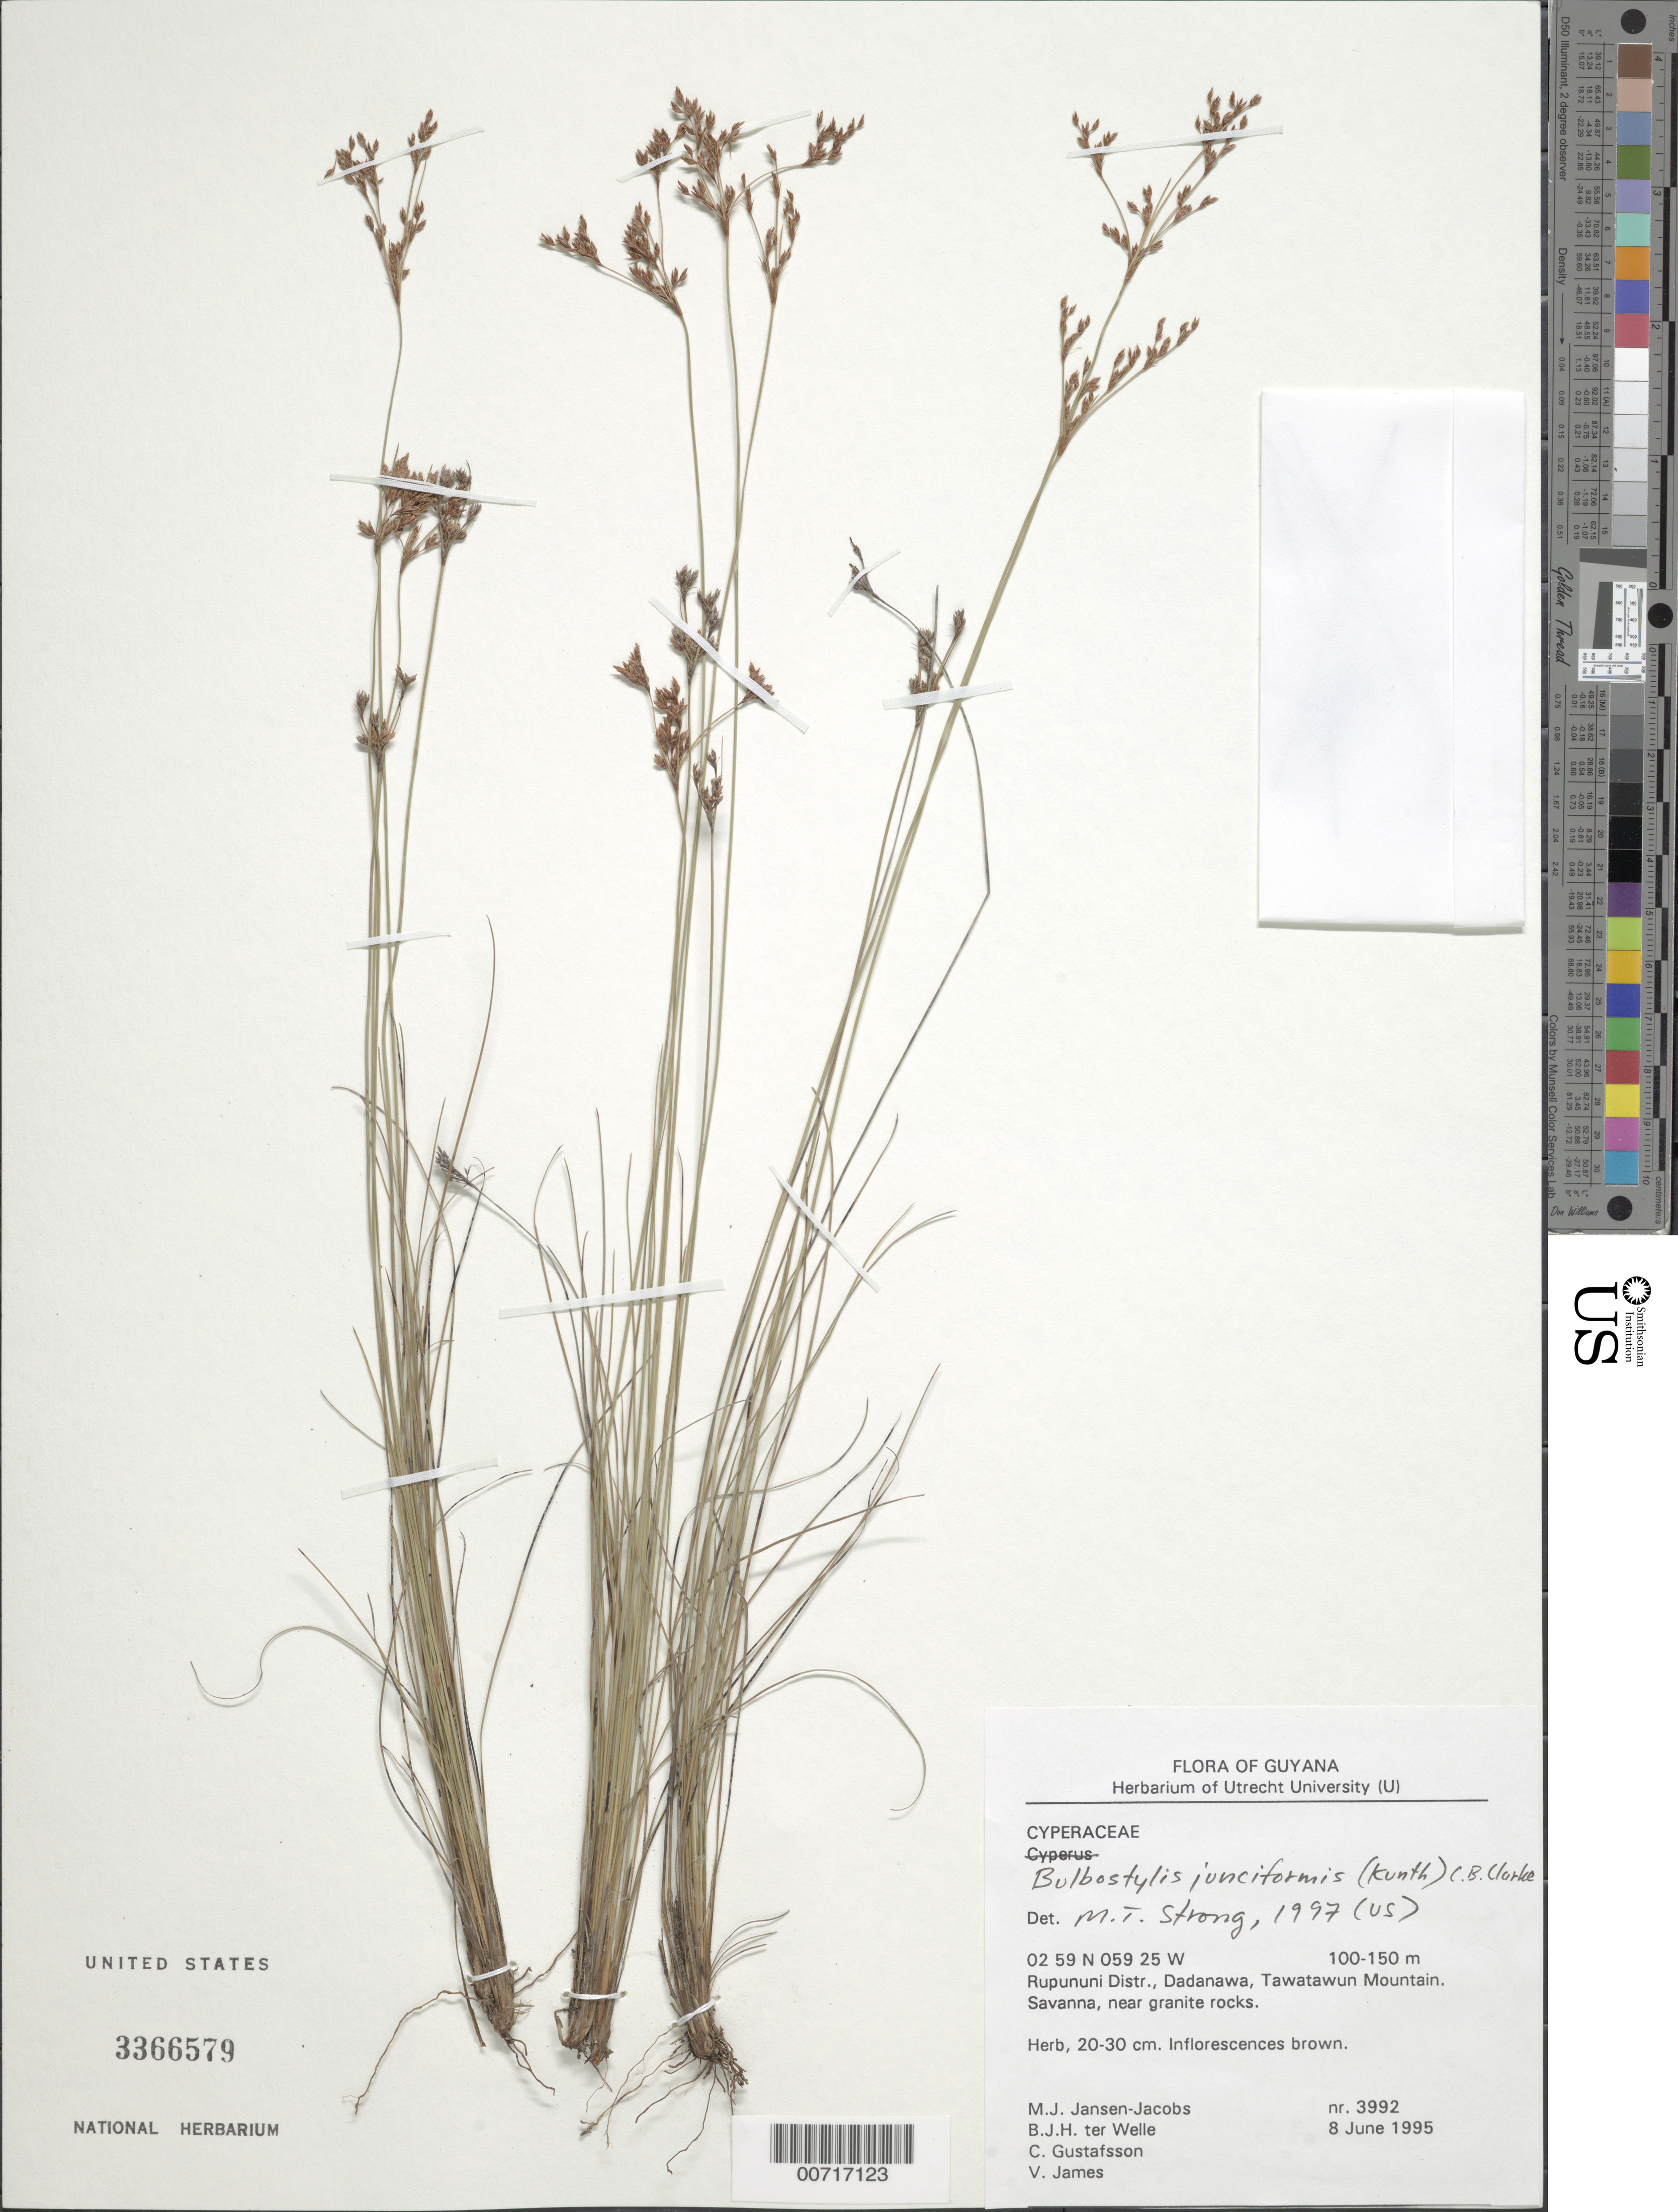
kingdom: Plantae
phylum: Tracheophyta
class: Liliopsida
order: Poales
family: Cyperaceae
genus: Bulbostylis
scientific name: Bulbostylis junciformis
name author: (Kunth) C.B. Clarke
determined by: Strong, M. T., (US), Smithsonian Institution - National Museum of Natural History (UNITED STATES)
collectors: M. J. Jansen-Jacobs, B. Welle, C. G. Gustafsson & V. James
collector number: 3992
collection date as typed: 8-Jun-95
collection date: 1995-06-08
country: Guyana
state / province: U. Takutu-U. Essequibo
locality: Dadanawa, Tawatawun Mt., Rupununi District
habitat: Savanna, near granite rocks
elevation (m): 100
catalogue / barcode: US 3366579